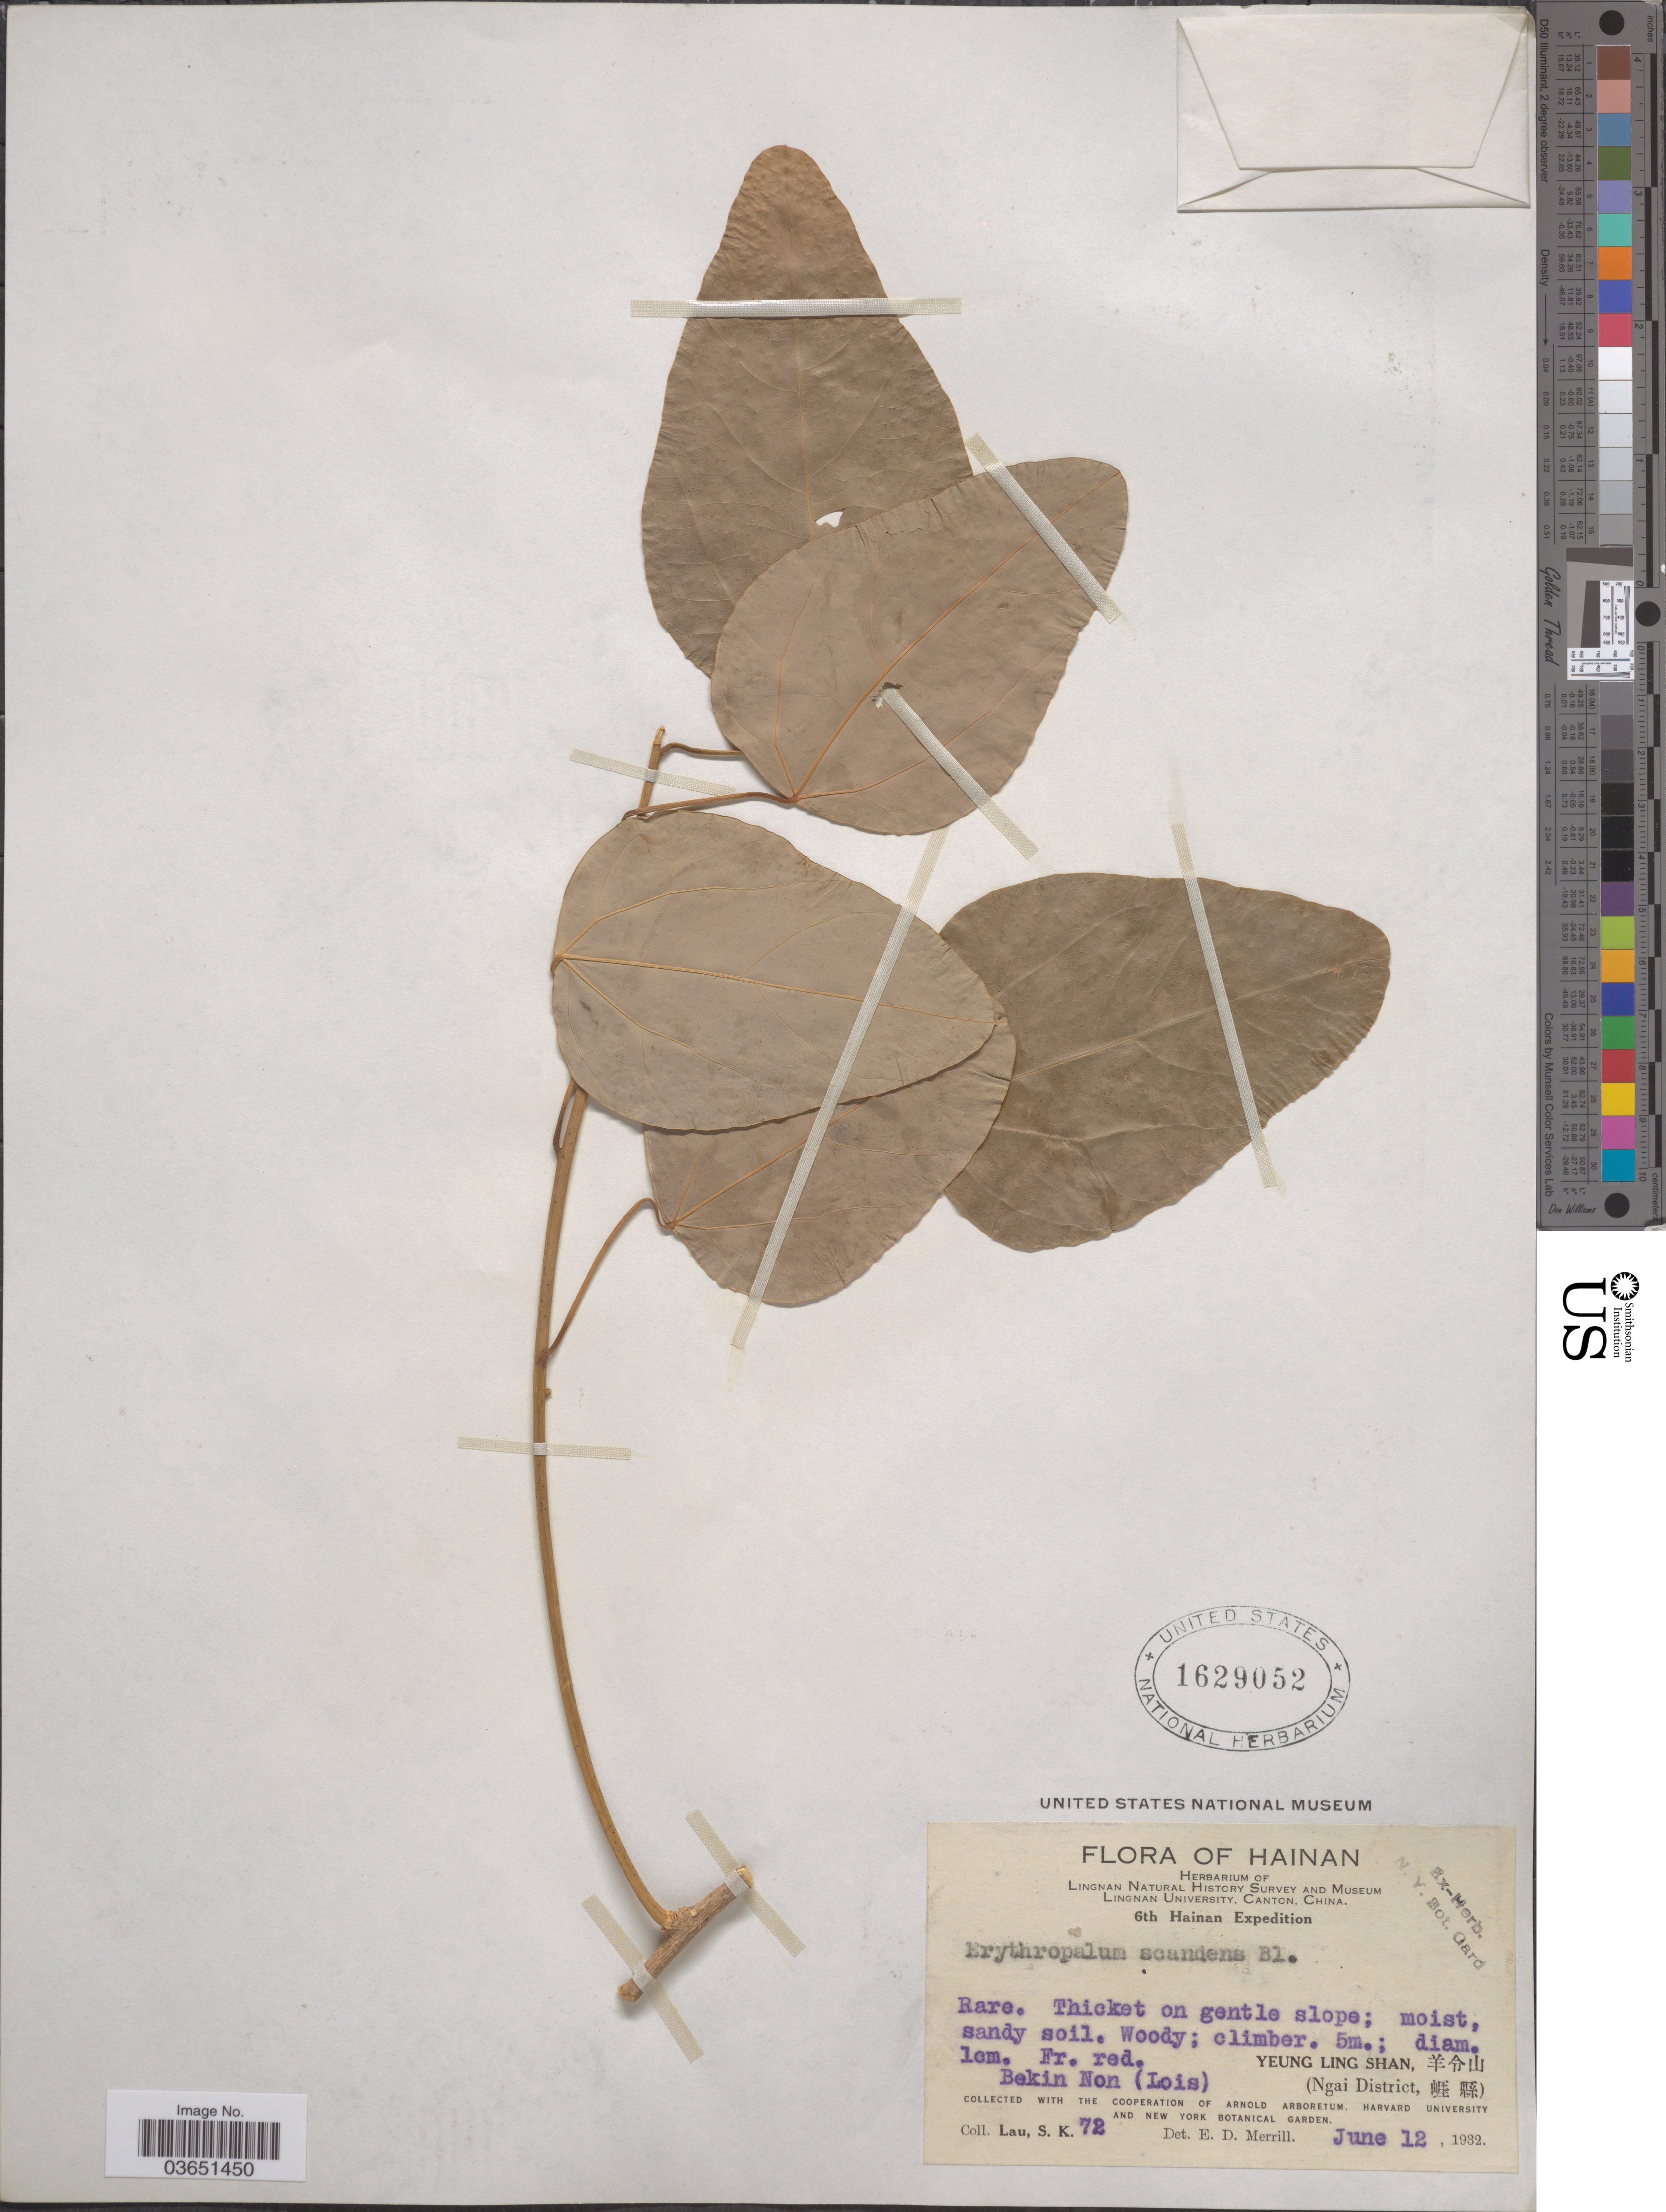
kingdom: Plantae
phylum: Tracheophyta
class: Magnoliopsida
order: Santalales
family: Erythropalaceae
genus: Erythropalum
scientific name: Erythropalum scandens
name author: Blume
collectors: S. K. Lau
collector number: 72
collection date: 1932-06-12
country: China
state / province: Hainan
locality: Yeung Ling Shan. Bekin Non (Lois).(Ngai District).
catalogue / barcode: US 1629052